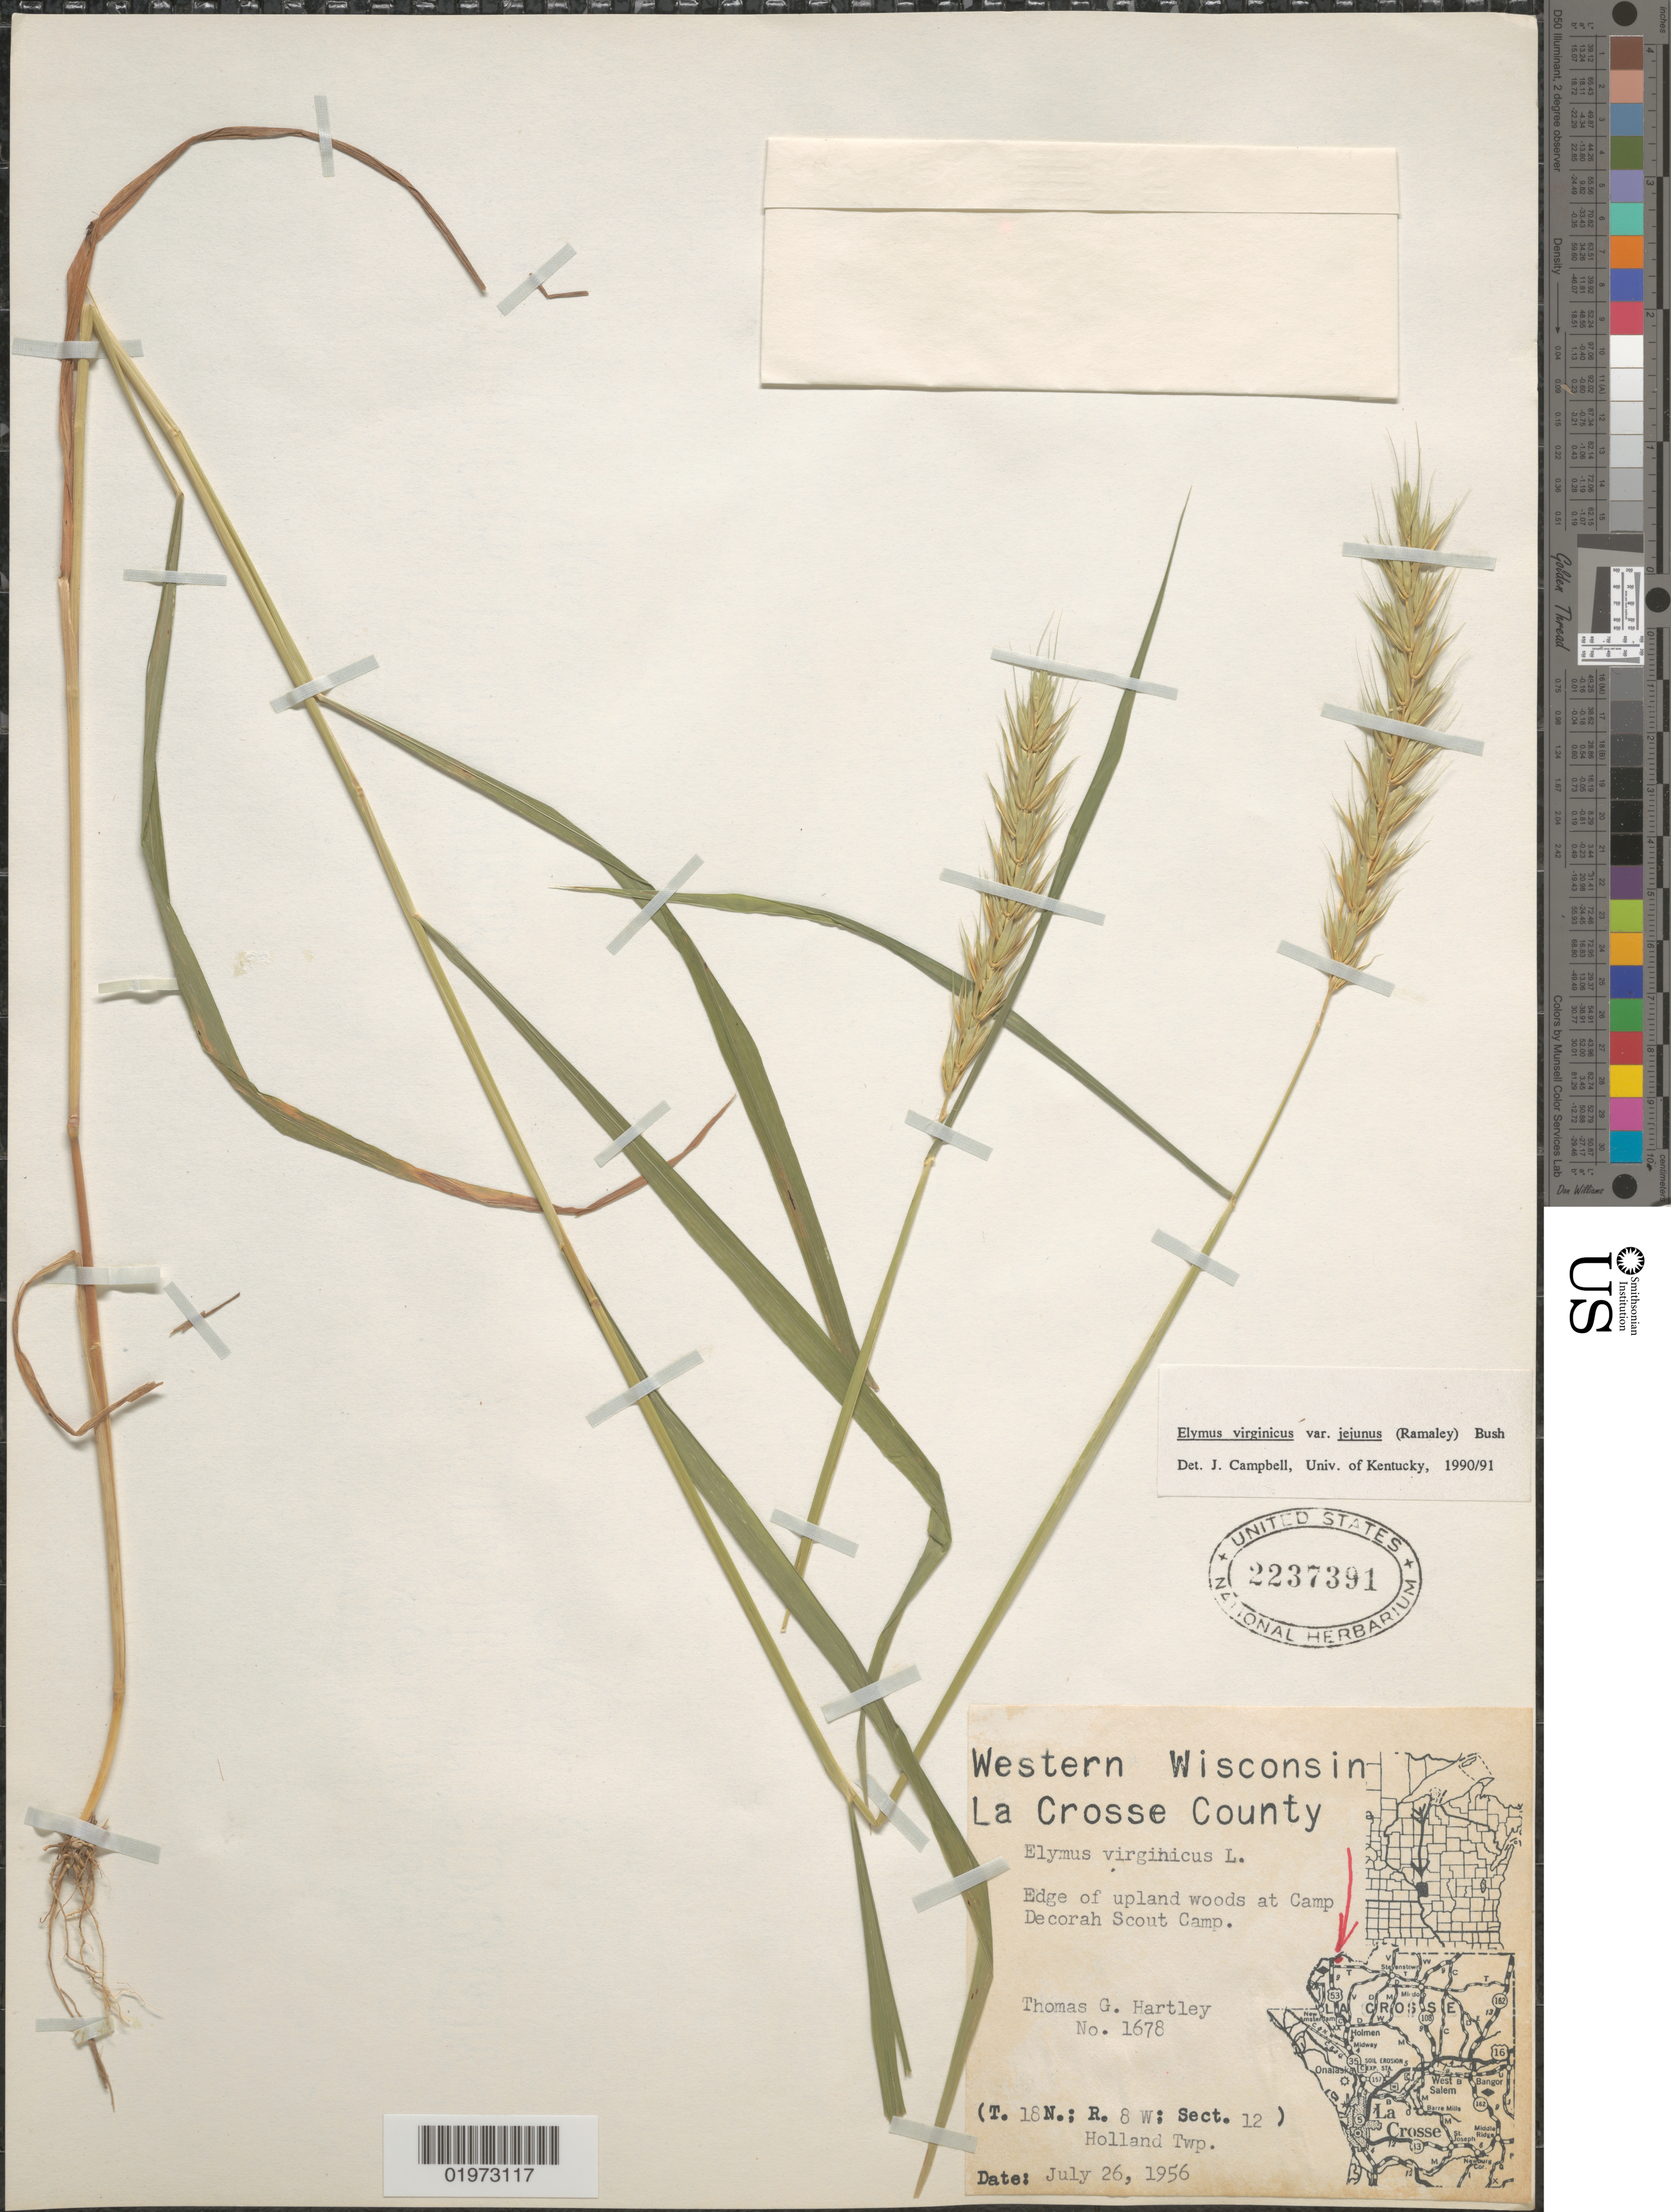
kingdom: Plantae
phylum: Tracheophyta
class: Liliopsida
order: Poales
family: Poaceae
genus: Elymus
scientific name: Elymus virginicus var. virginicus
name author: L.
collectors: T. G. Hartley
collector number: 1678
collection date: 1956-07-26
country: United States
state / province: Wisconsin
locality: Western Wisconsin La Crosse County. Edge of upland woods at Camp Decorah Scout Camp. (T. 18N.; R. 8 W; Sect. 12) Holland Twp.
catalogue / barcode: US 2237391